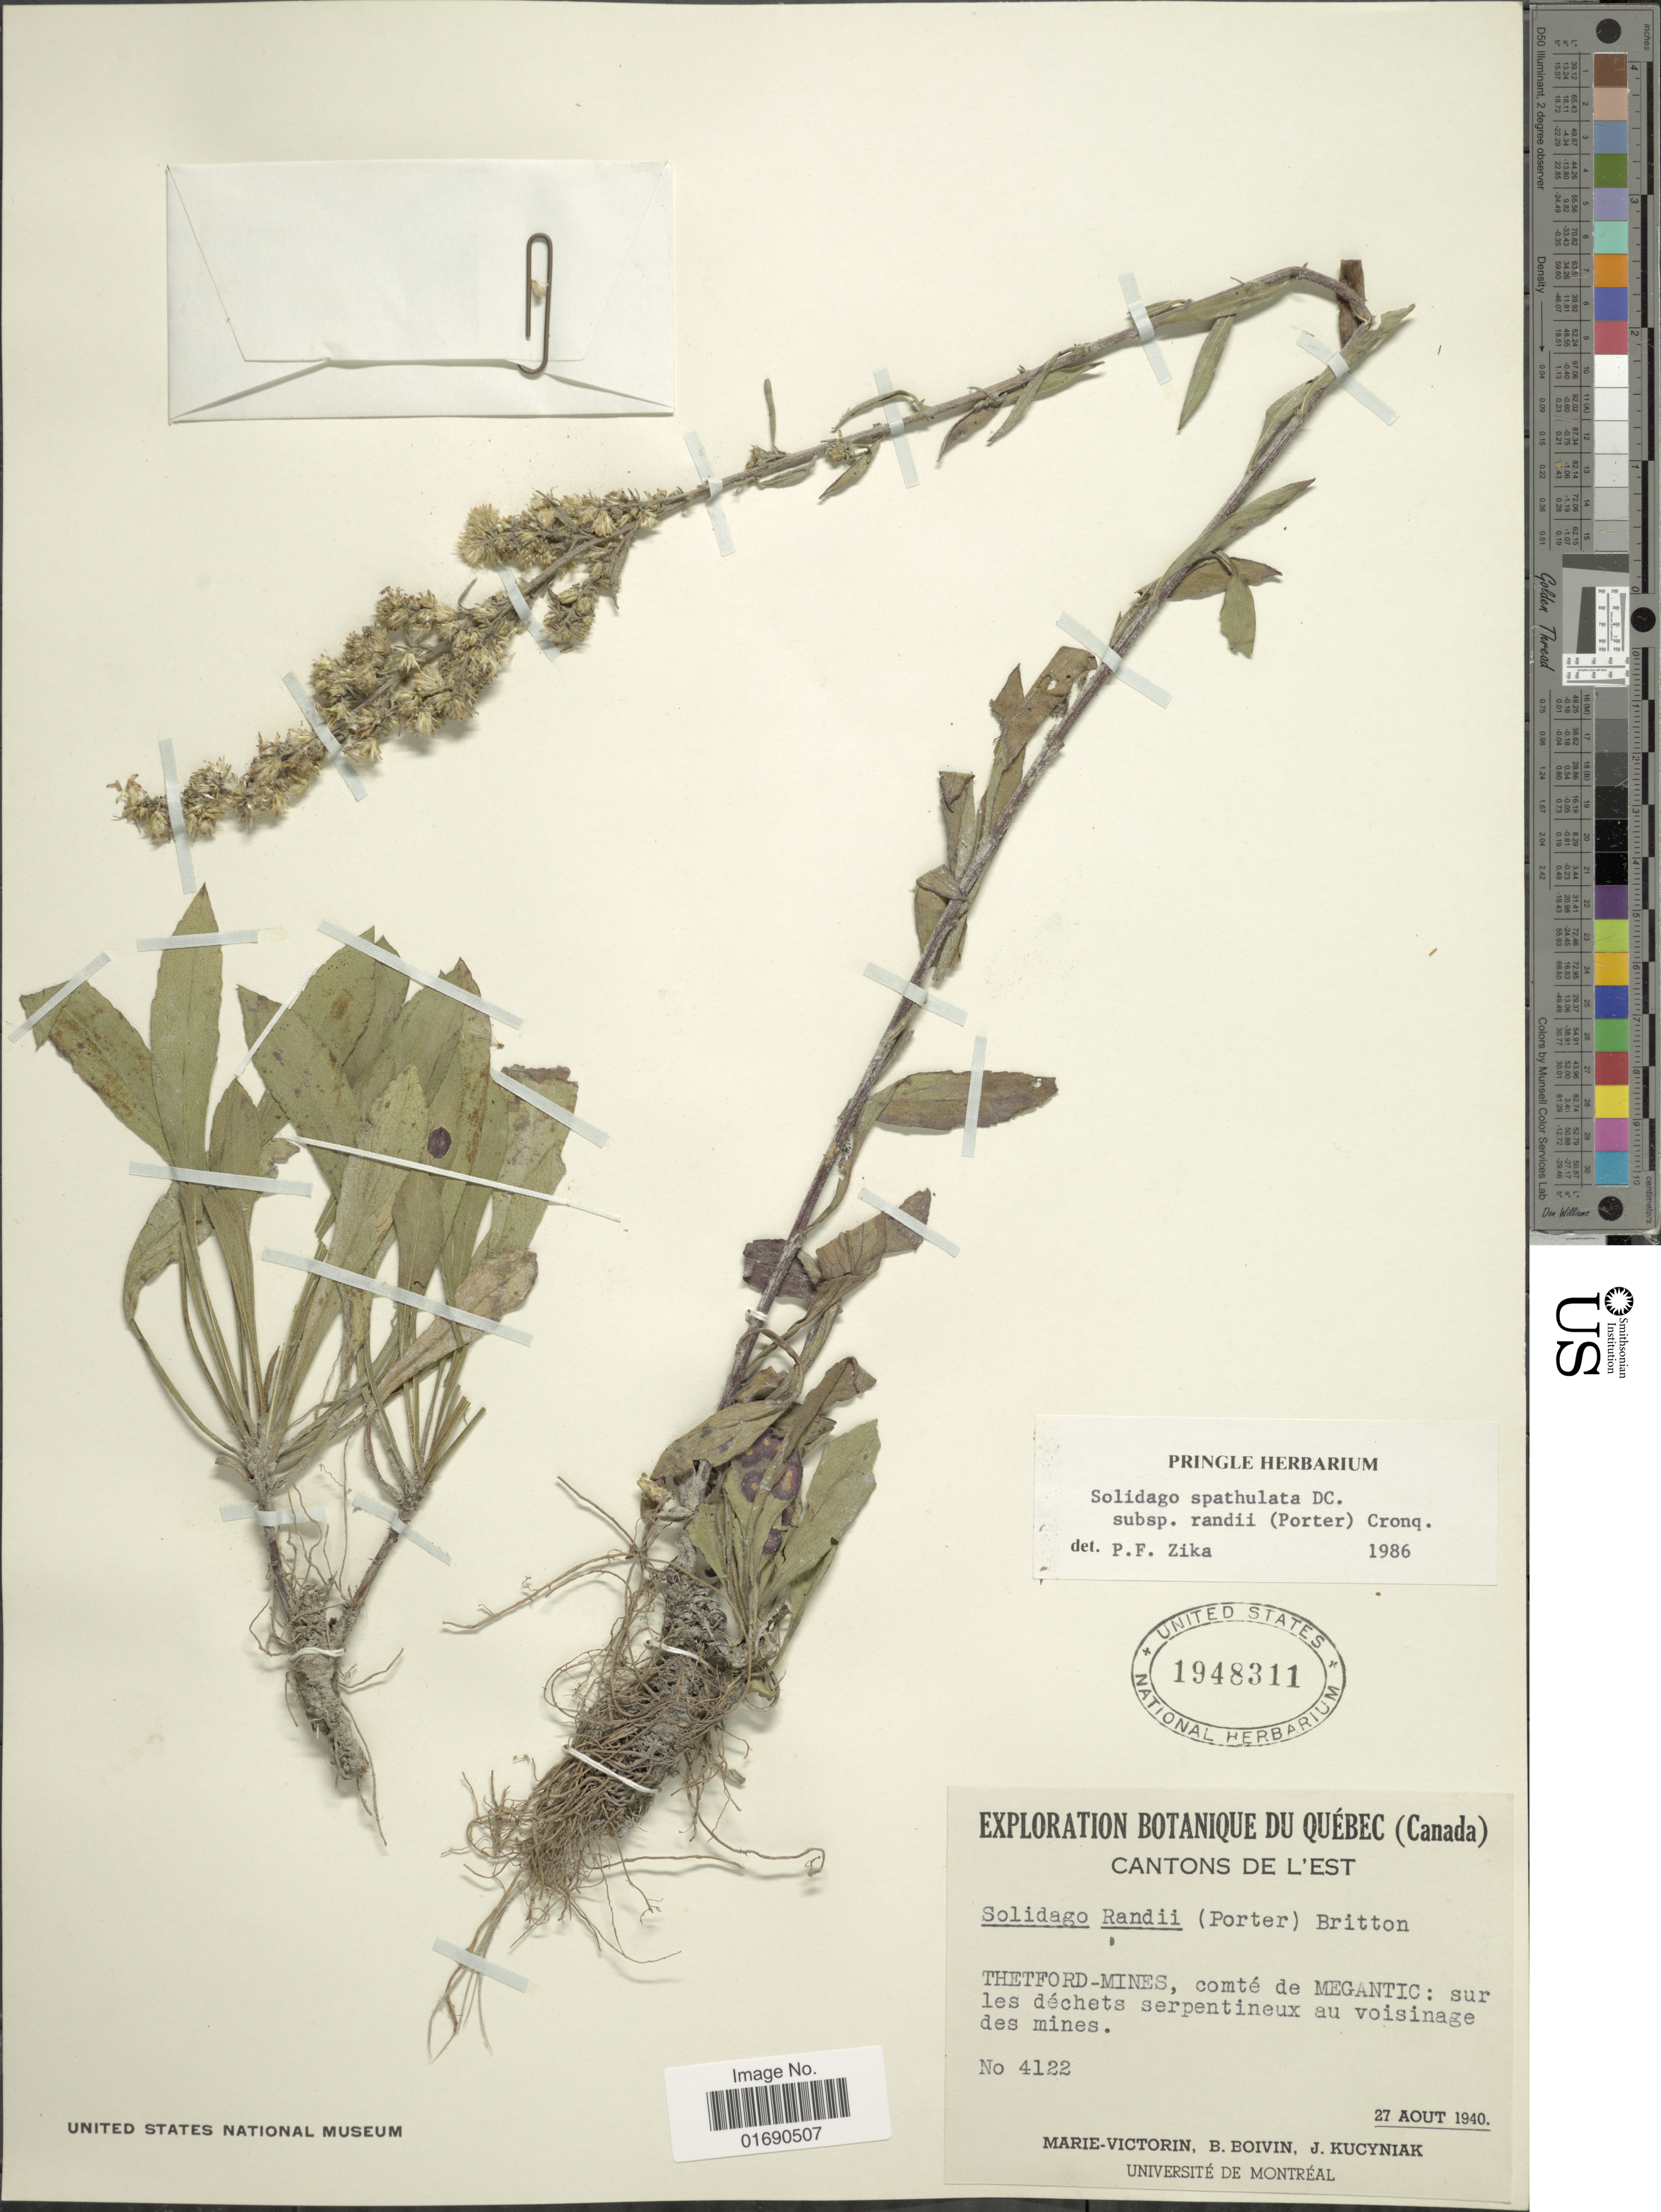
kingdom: Plantae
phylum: Tracheophyta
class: Magnoliopsida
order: Asterales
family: Asteraceae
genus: Solidago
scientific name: Solidago randii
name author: (Porter) Britton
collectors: Fr. Marie-Victorin, J. R. B. Boivin & J. Kucyniak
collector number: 4122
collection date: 1940-08-27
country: Canada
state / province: Quebec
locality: Cantons de L' Est, Thetford-Mines, comté de Megantic: sur les déchets serpentineux ai voisinage des mines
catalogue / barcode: US 1948311